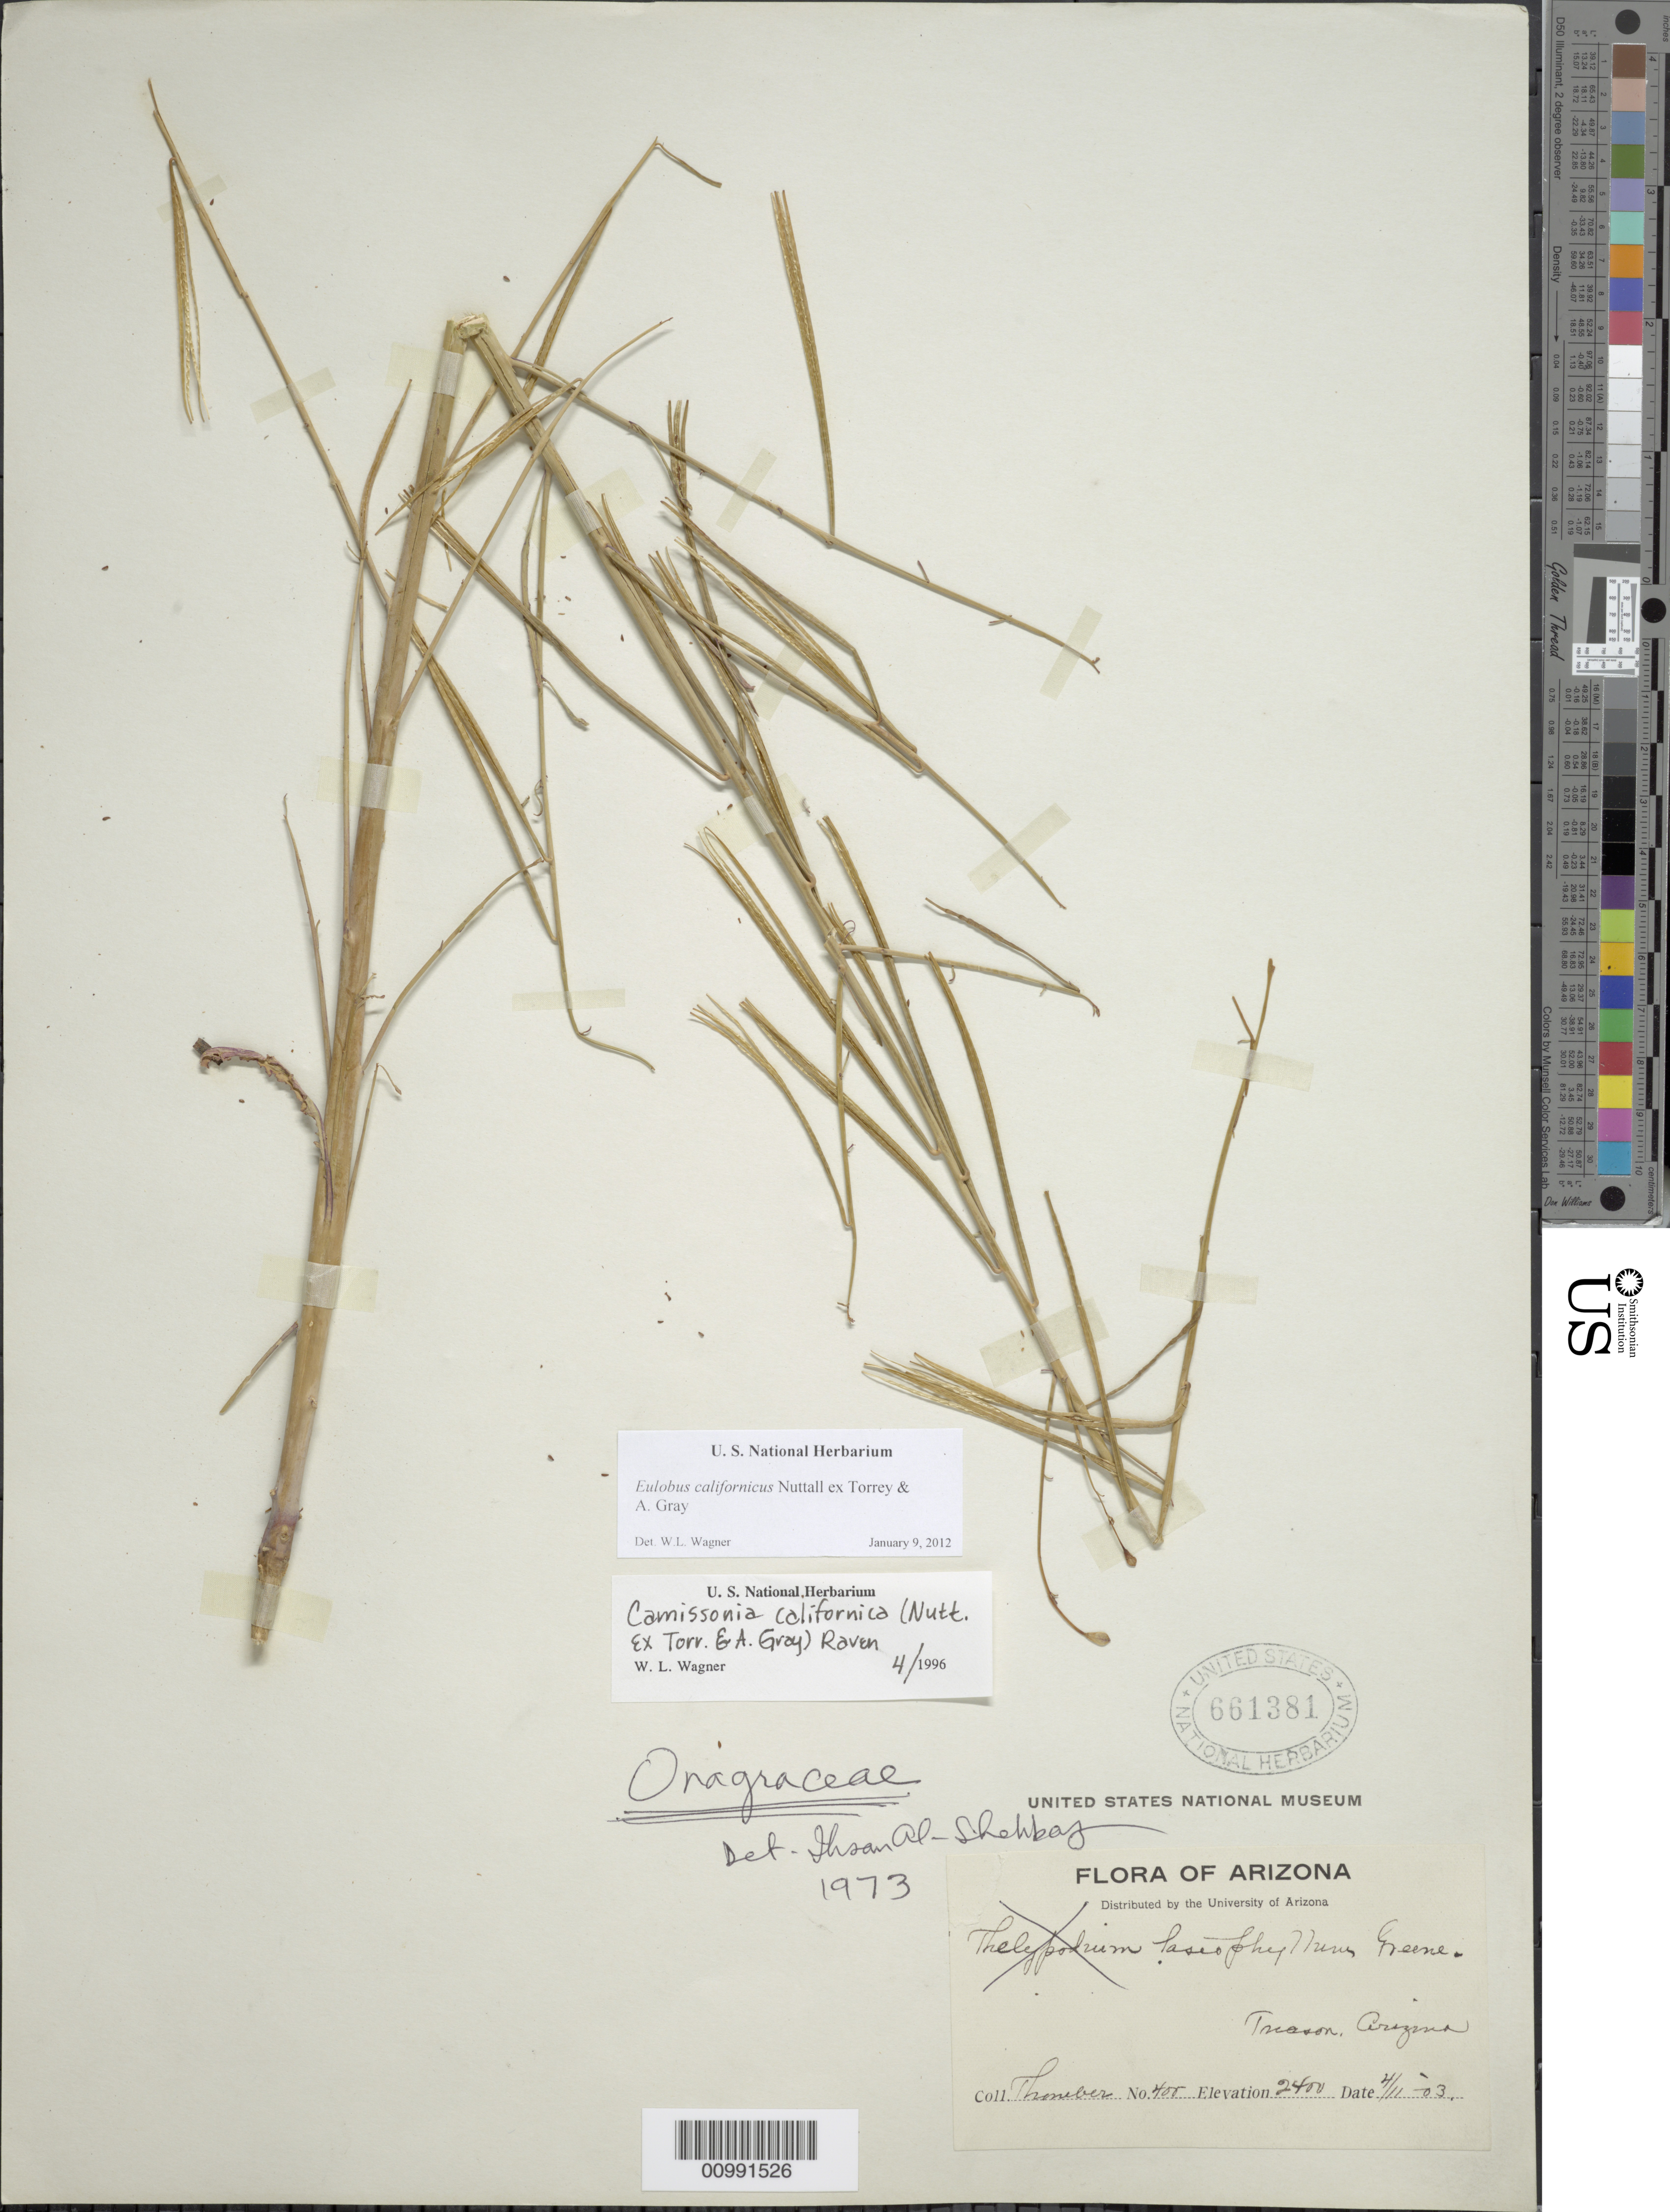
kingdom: Plantae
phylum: Tracheophyta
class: Magnoliopsida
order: Myrtales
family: Onagraceae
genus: Eulobus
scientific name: Eulobus californicus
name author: Nutt. ex Torr. & A. Gray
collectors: J. Thornber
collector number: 408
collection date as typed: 11 Apr 1903 or 03 Nov 1903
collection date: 1903-04-11/1903-11-03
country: United States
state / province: Arizona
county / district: Pima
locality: Tucson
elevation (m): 2400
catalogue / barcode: US 661381